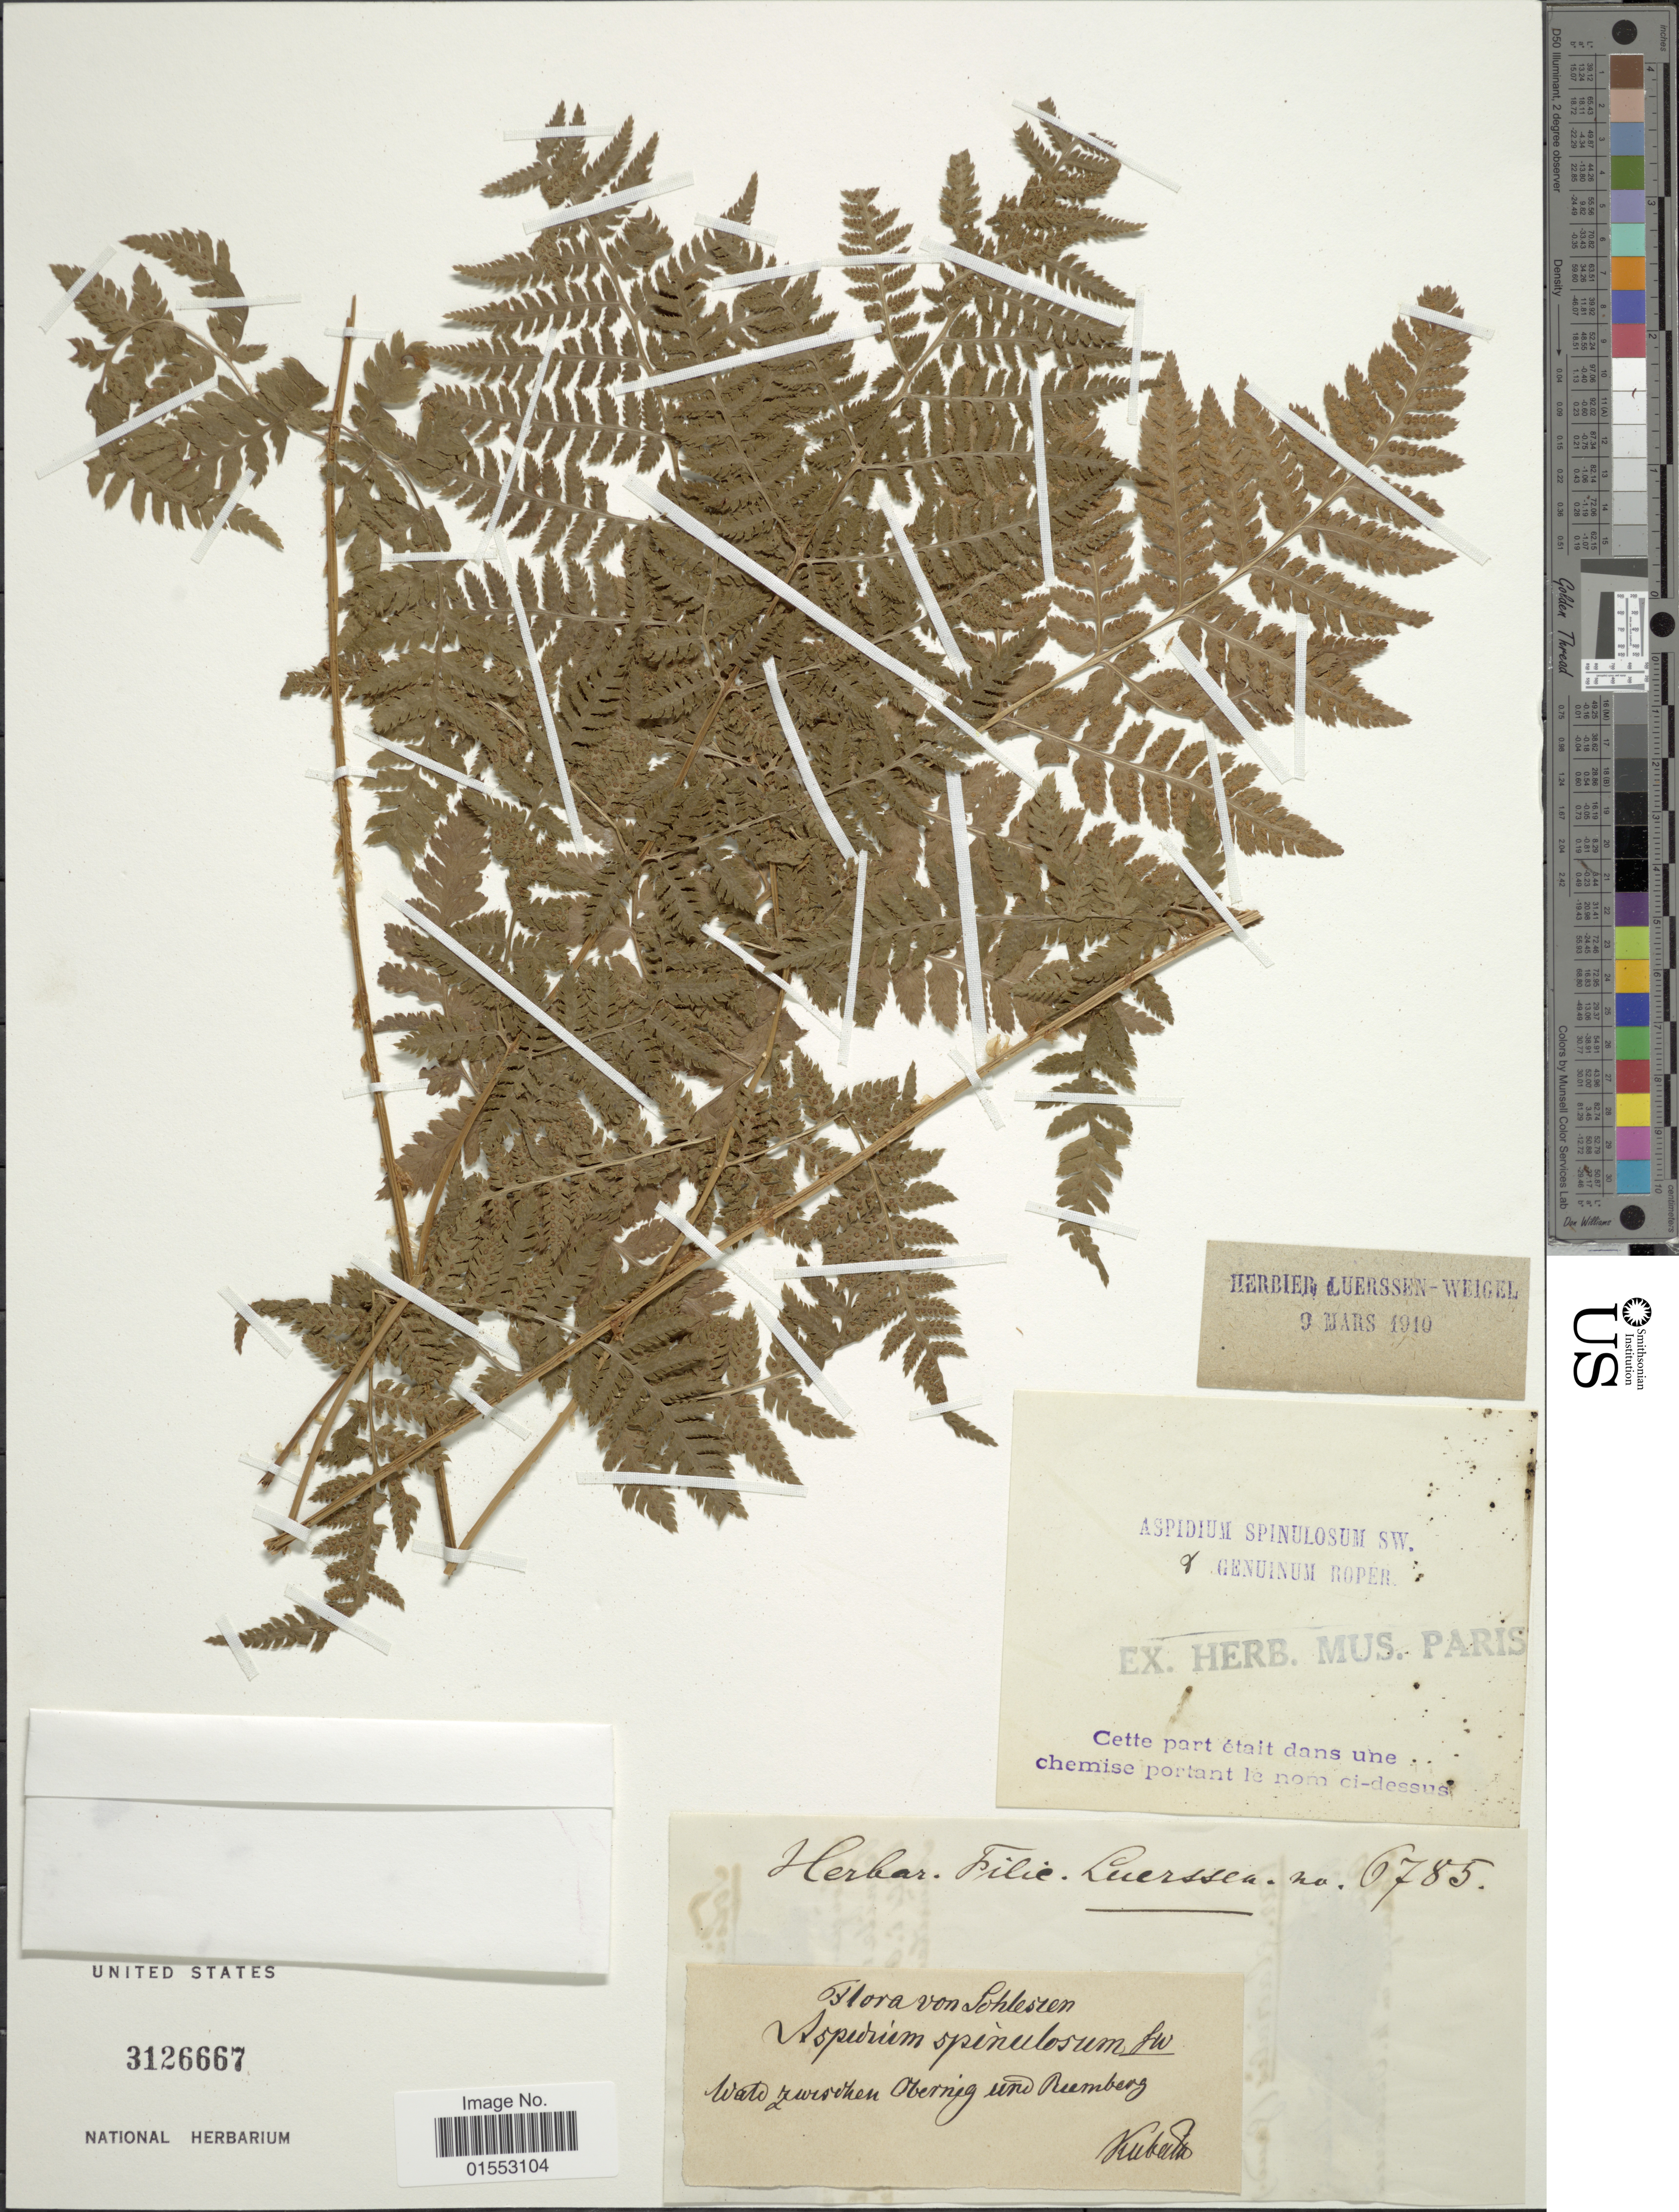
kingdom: Plantae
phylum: Tracheophyta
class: Polypodiopsida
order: Polypodiales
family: Dryopteridaceae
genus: Dryopteris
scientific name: Dryopteris carthusiana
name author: (Villars) H.P. Fuchs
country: Germany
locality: Wald zwischen Overing und Rumberg.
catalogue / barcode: US 3126667